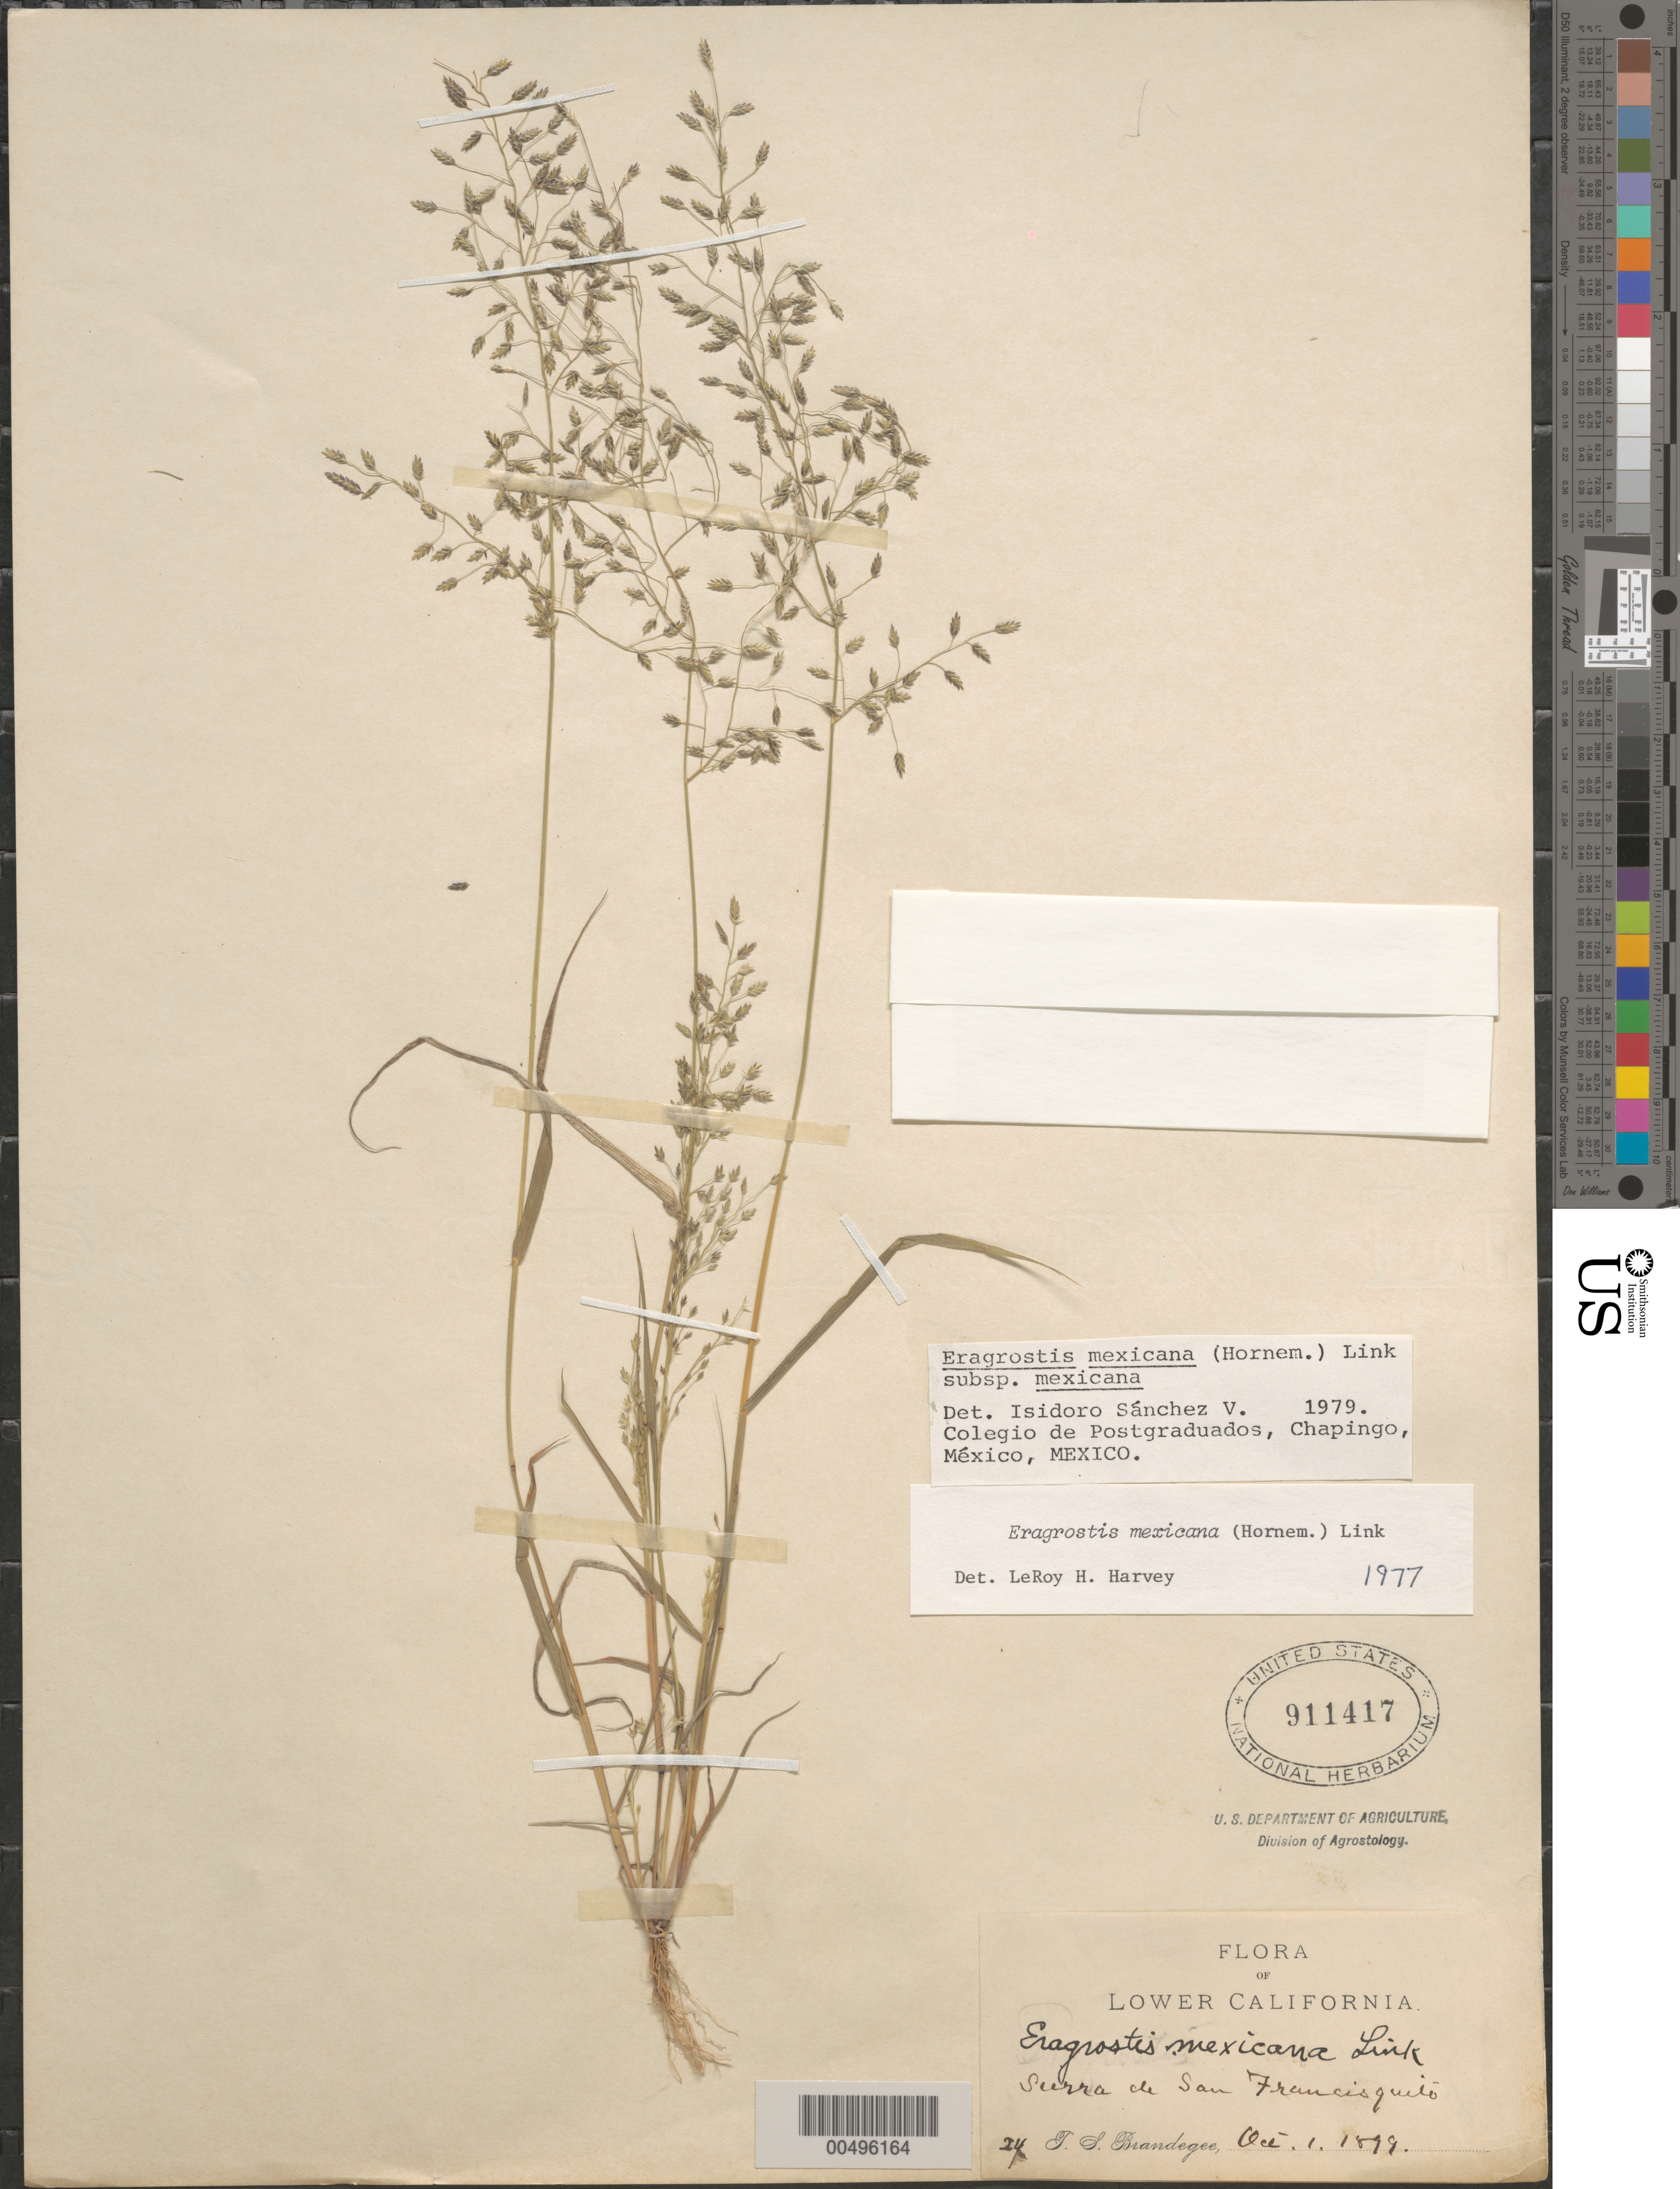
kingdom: Plantae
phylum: Tracheophyta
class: Liliopsida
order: Poales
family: Poaceae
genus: Eragrostis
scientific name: Eragrostis mexicana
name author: (Hornem.) Link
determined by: Sánchez Vega, I. M.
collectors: T. S. Brandegee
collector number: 24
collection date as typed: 1 Oct 1899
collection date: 1899-10-01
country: Mexico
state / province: Baja California Norte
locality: Sierra de San Francisquito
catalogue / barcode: US 911417